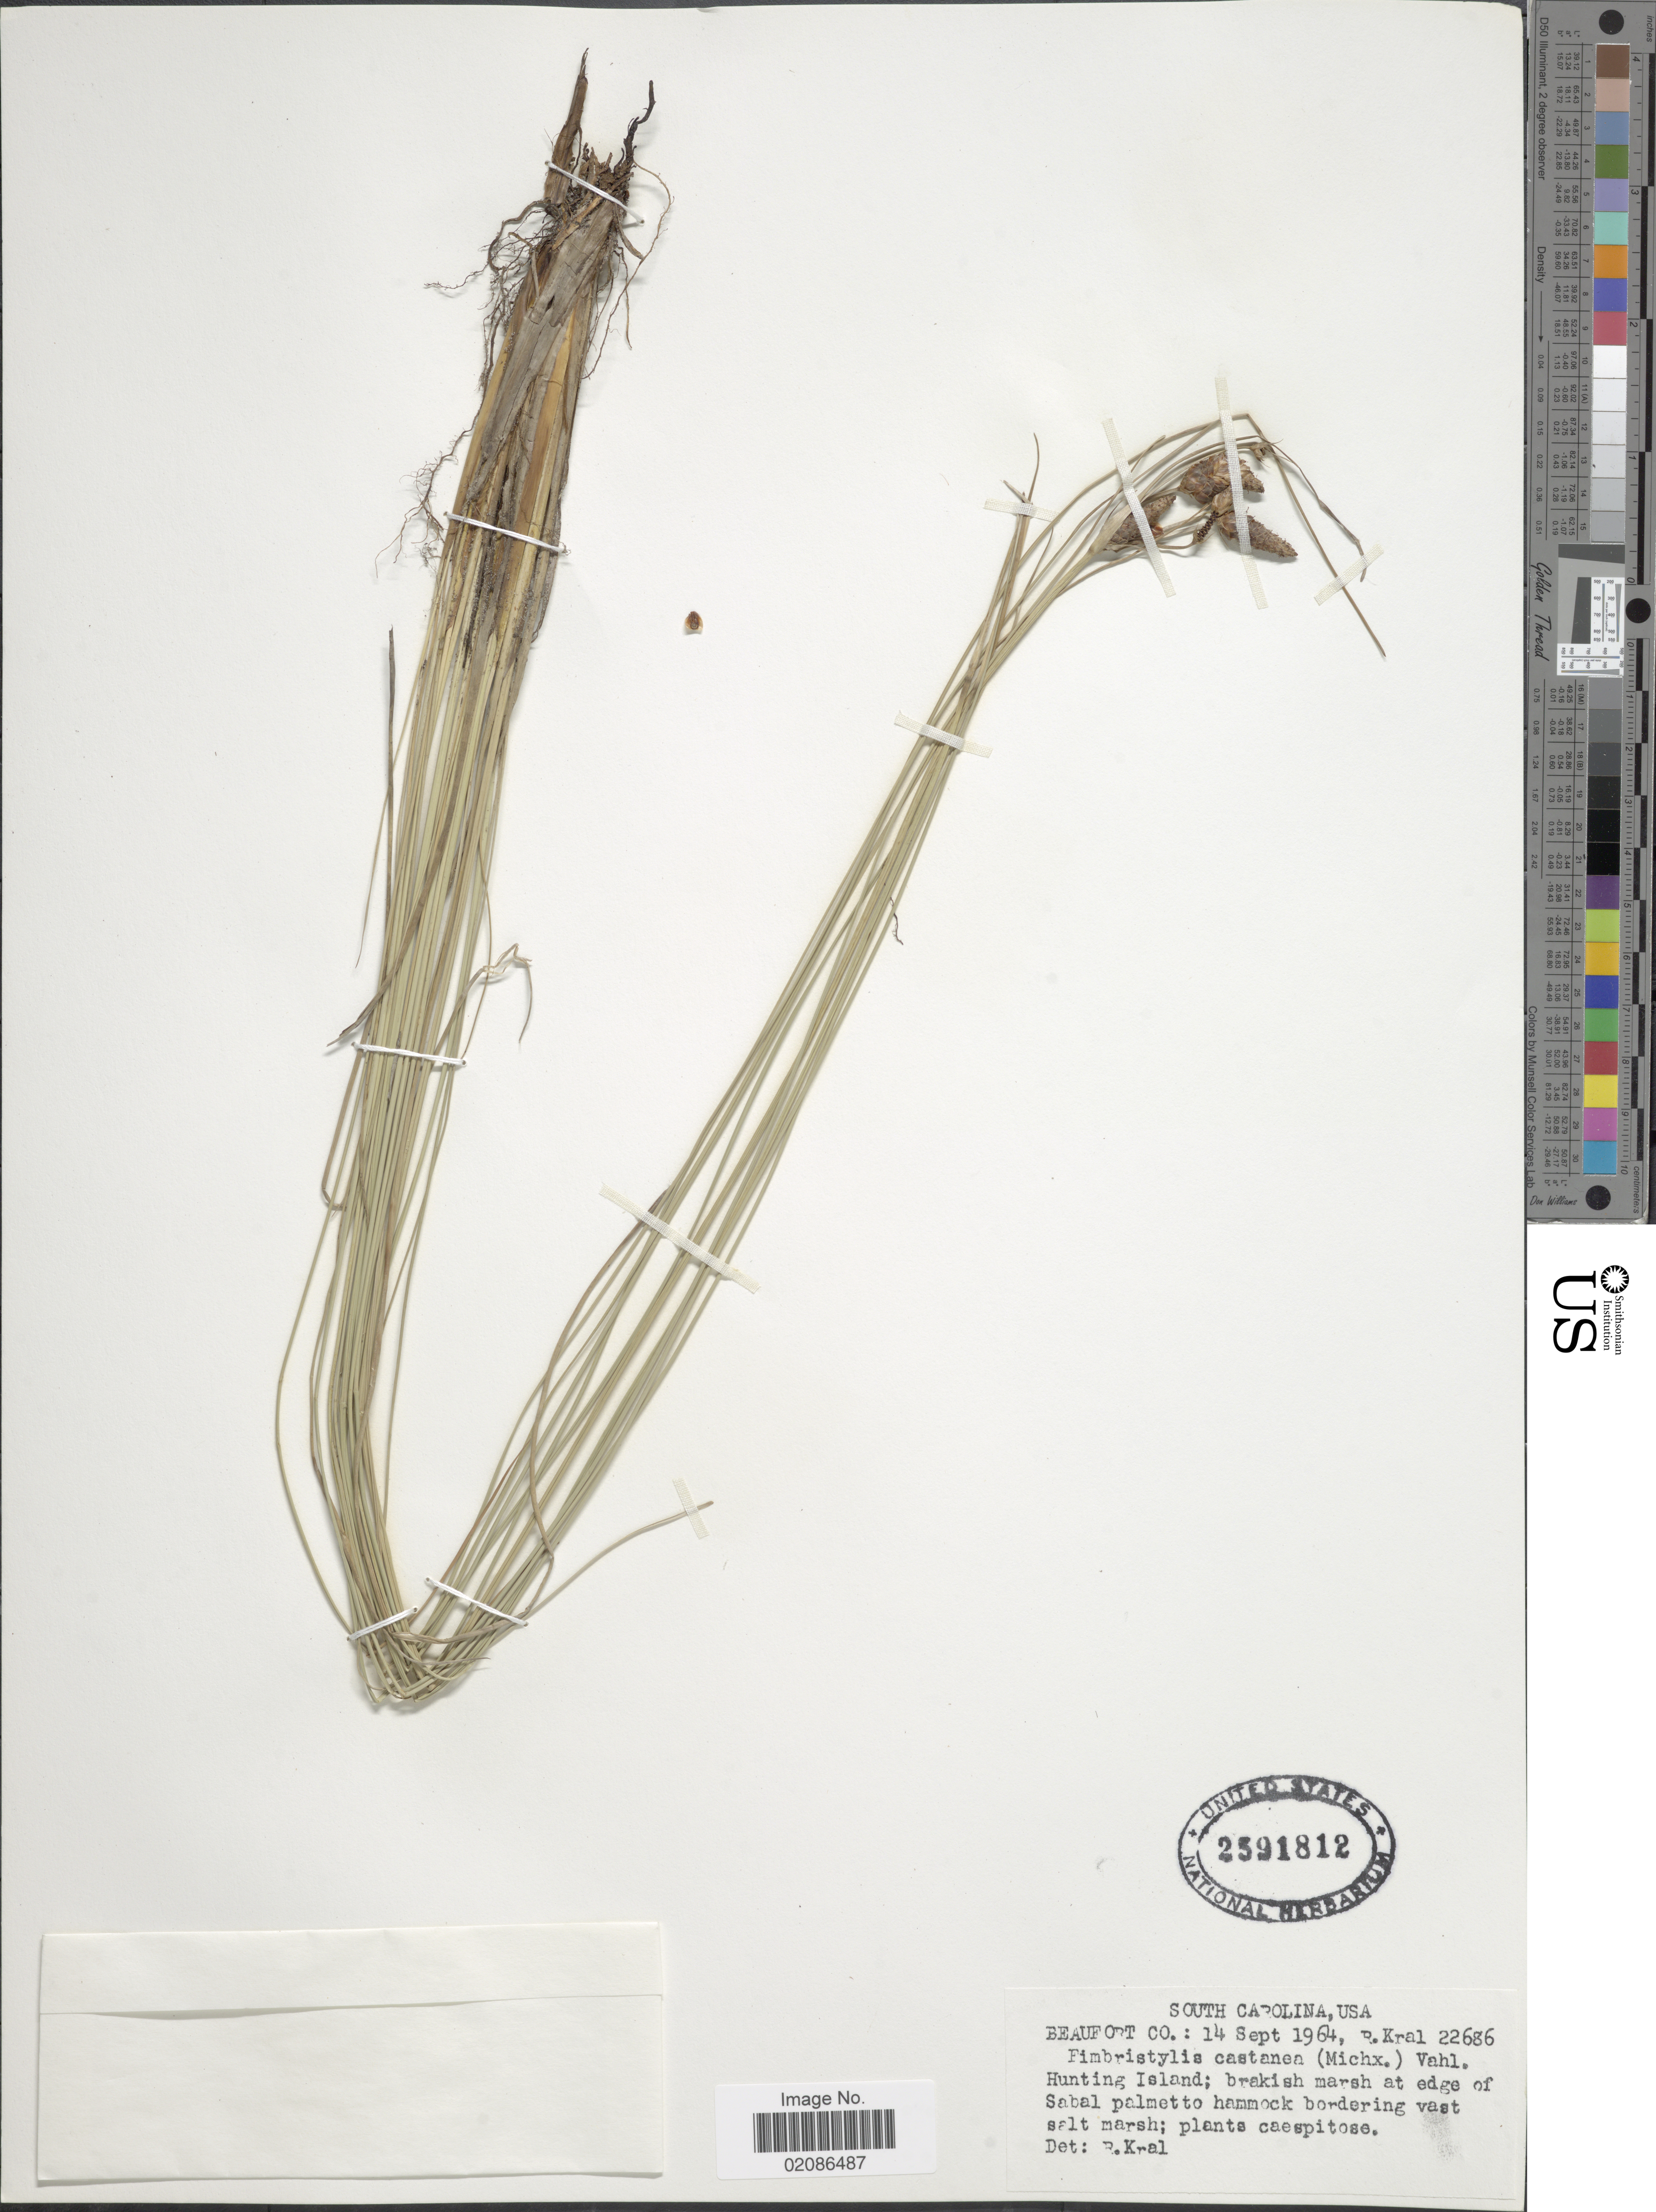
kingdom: Plantae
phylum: Tracheophyta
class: Liliopsida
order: Poales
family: Cyperaceae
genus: Fimbristylis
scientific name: Fimbristylis castanea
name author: (Michx.) Vahl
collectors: R. Kral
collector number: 22686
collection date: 1964-09-14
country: United States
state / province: South Carolina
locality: Beaufort Co; Hunting Island; brakish marsh at edge of Sabal palmetto hammock bordering vast salt marsh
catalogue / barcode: US 2591812